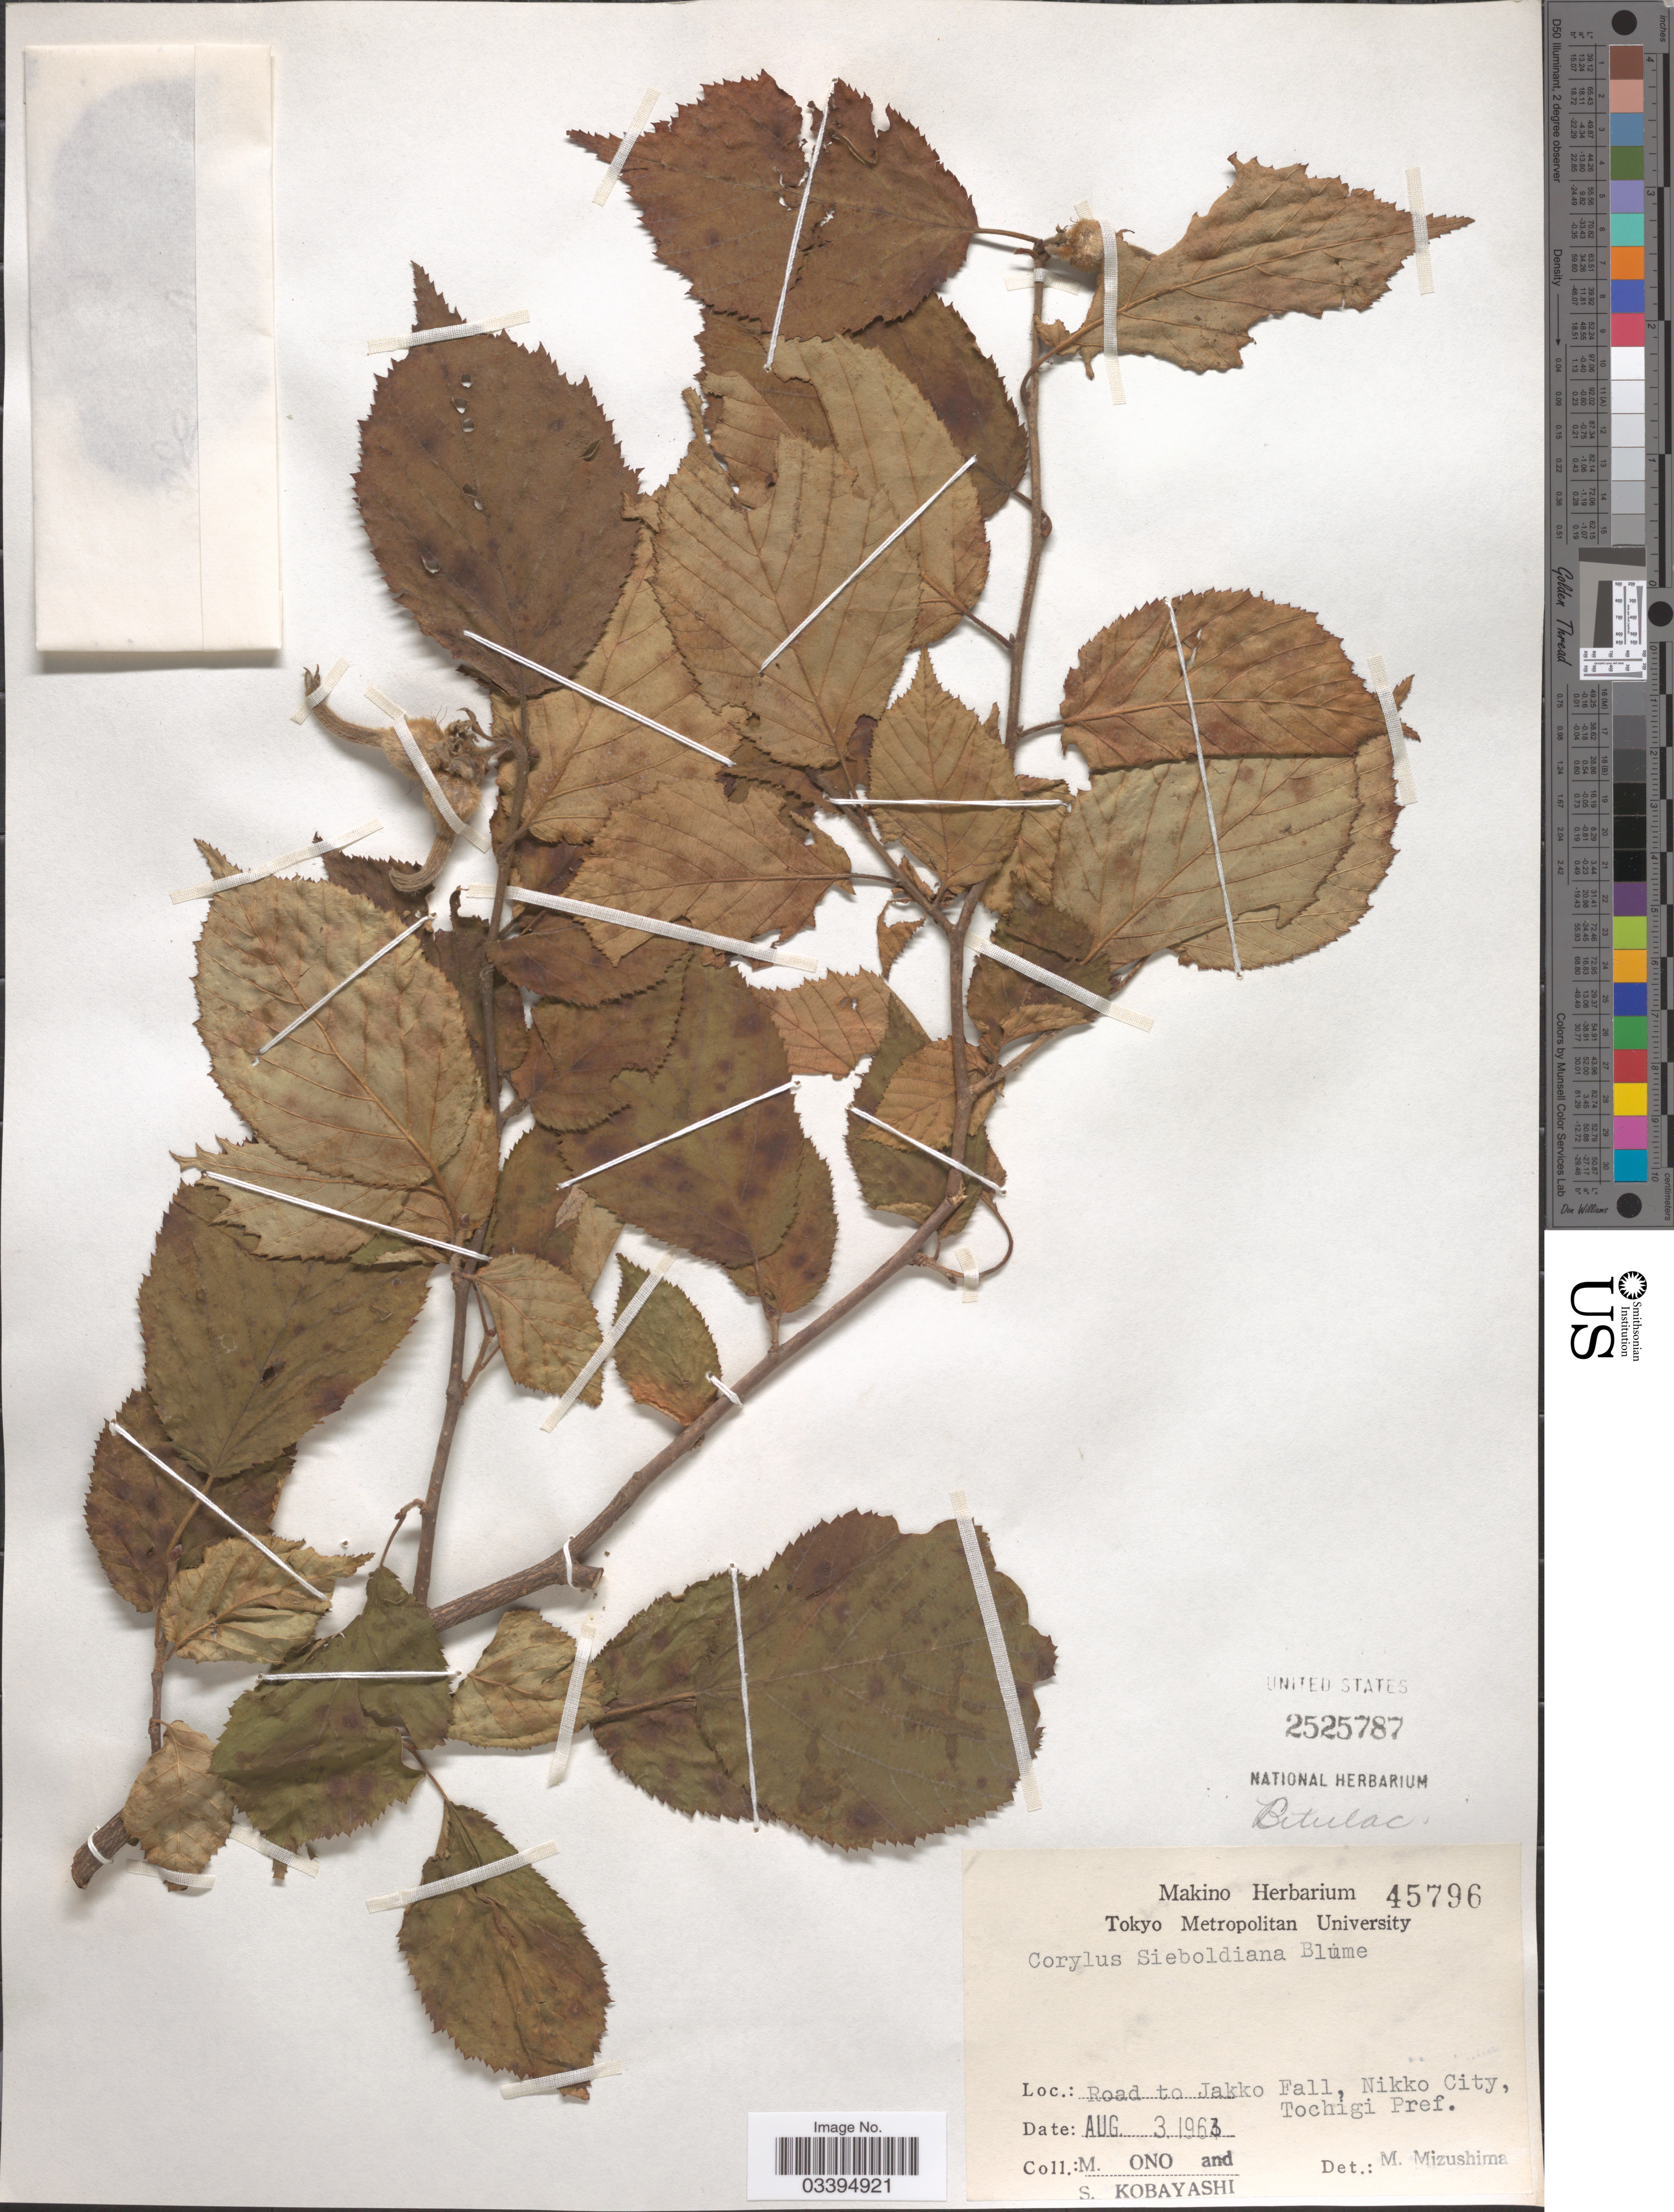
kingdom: Plantae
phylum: Tracheophyta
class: Magnoliopsida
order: Fagales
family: Betulaceae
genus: Corylus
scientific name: Corylus sieboldiana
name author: Blume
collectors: M. Ono & S. Kobayashi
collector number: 45796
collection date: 1963-08-03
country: Japan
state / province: Totigi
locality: Road to Jakko Fall, Nikko City, Tochigi Pref.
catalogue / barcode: US 2525787